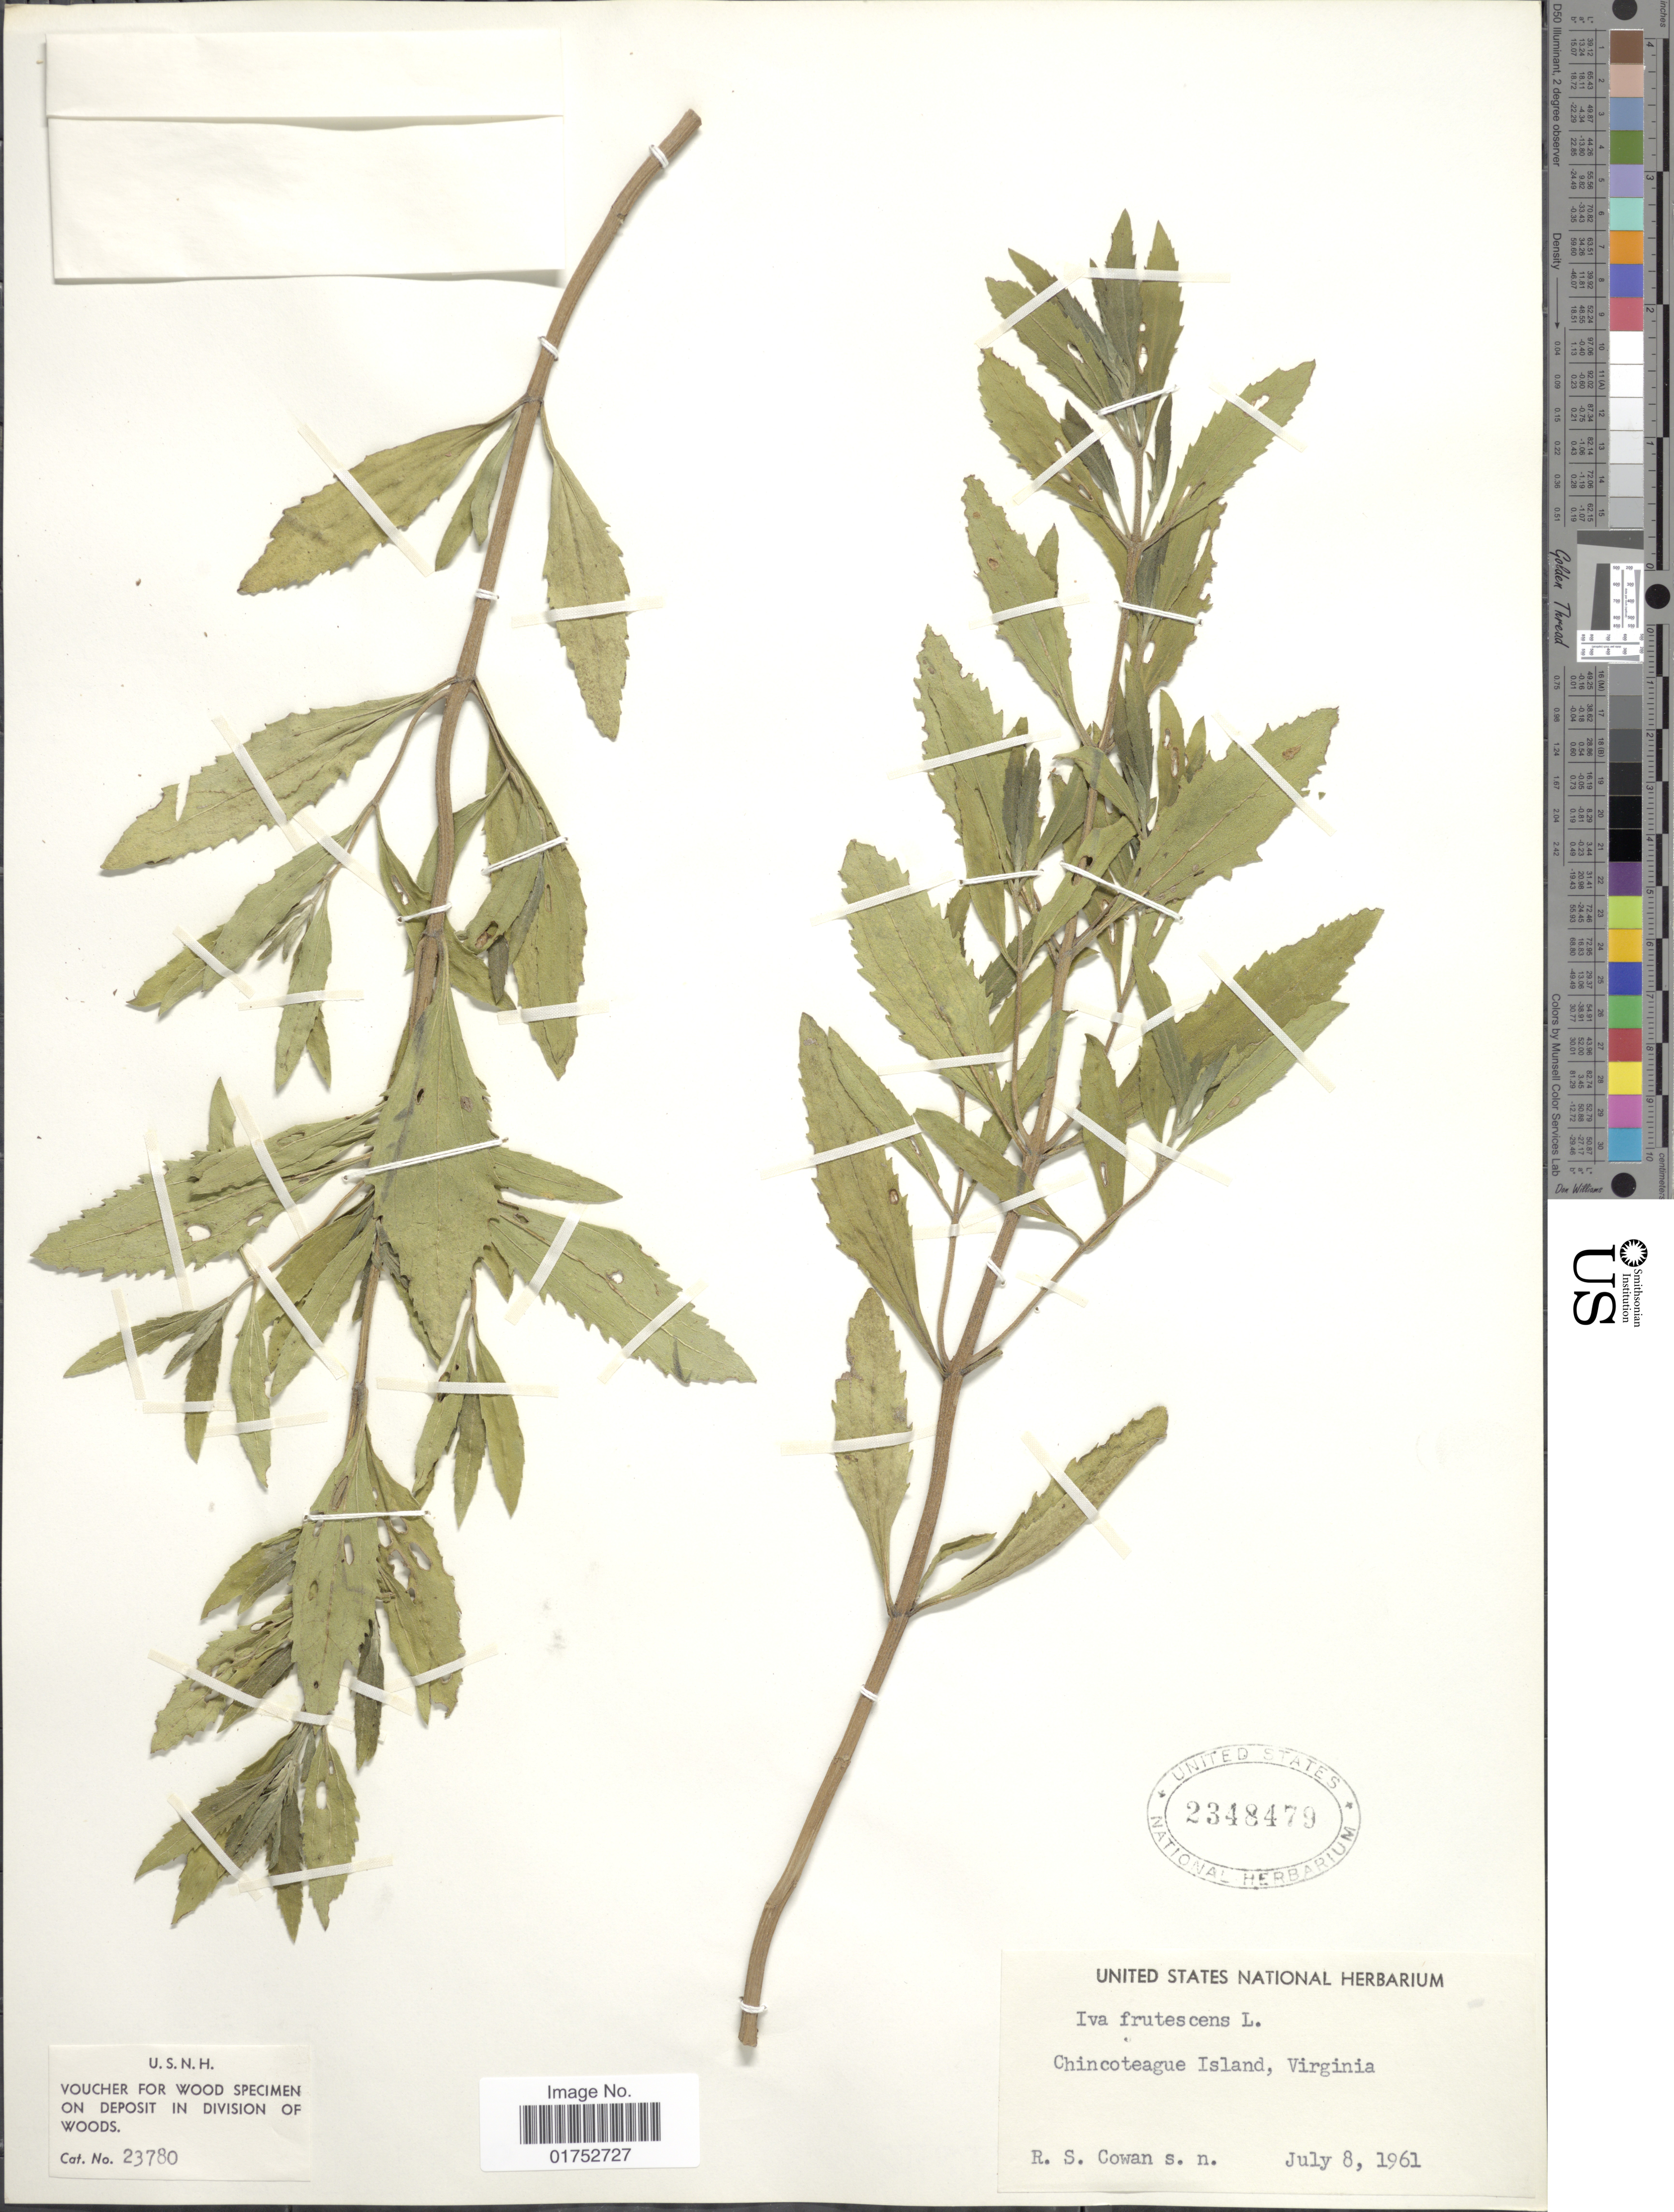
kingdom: Plantae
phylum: Tracheophyta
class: Magnoliopsida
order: Asterales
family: Asteraceae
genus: Iva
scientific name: Iva frutescens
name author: L.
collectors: R. S. Cowan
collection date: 1961-07-08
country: United States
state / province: Virginia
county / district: Accomack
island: Chincoteague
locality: Chincoteague Island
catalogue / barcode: US 2348479